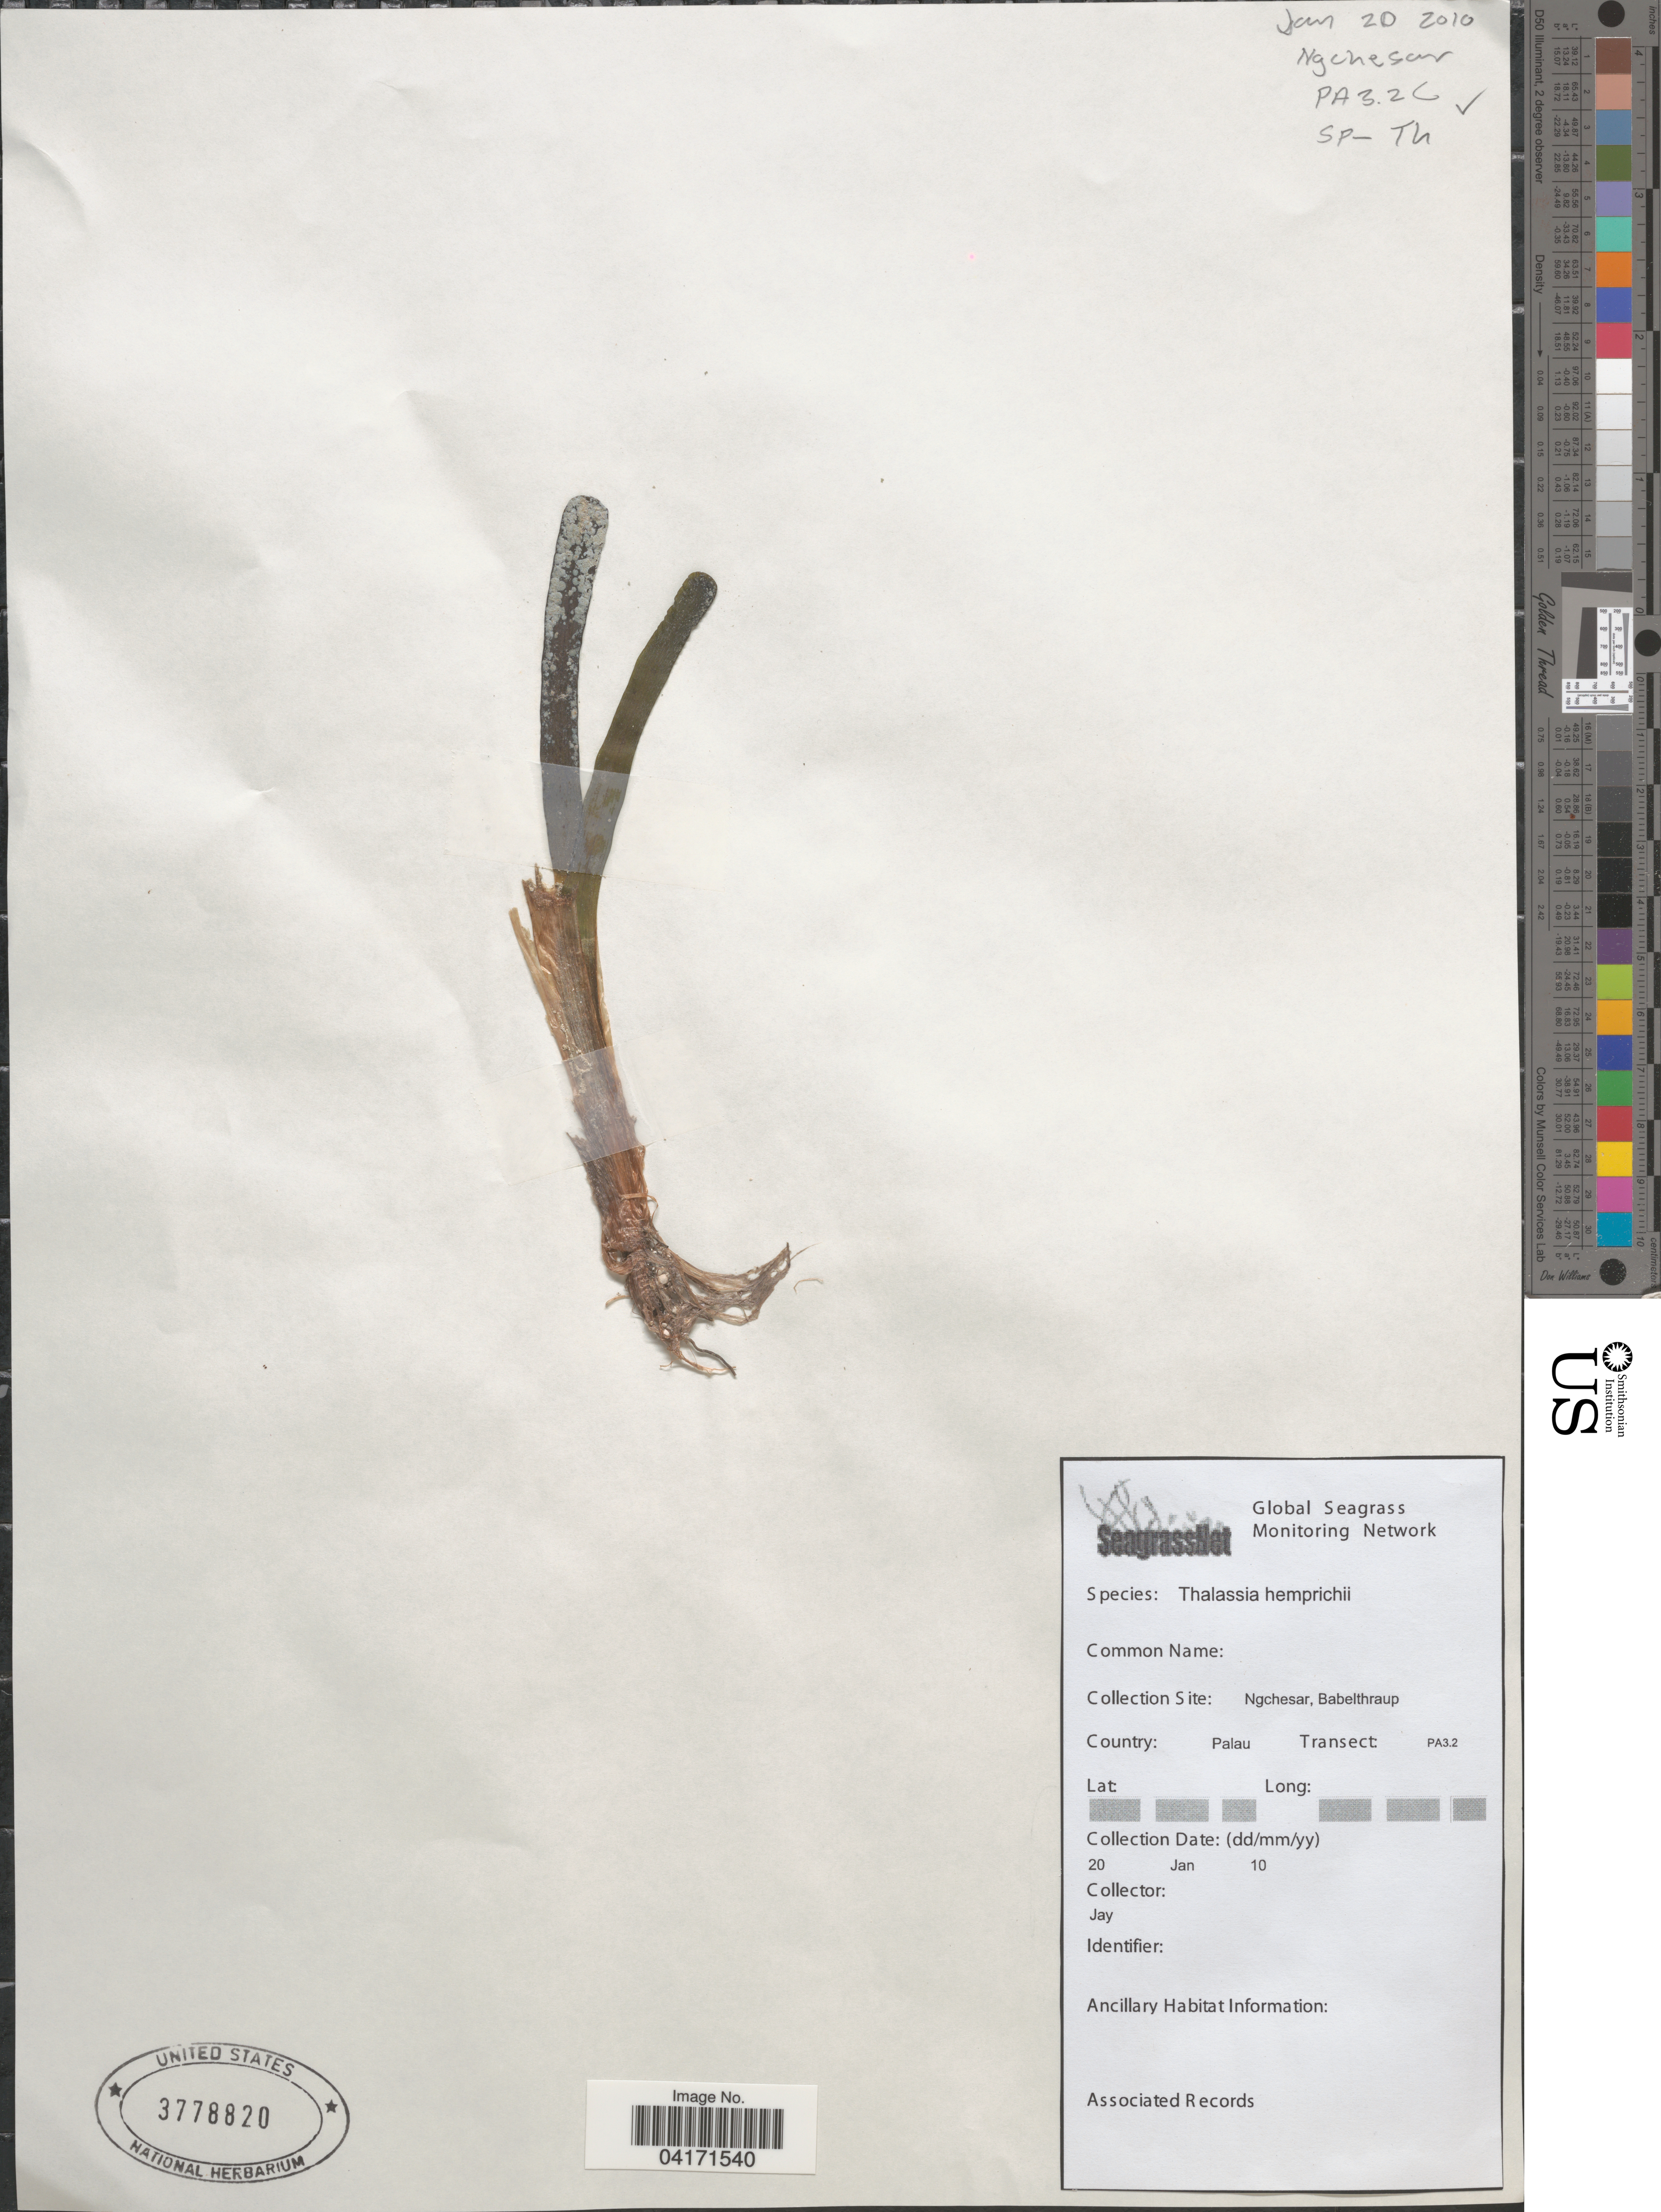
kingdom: Plantae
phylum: Tracheophyta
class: Liliopsida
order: Alismatales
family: Hydrocharitaceae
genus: Thalassia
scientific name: Thalassia hemprichii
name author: Asch.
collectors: Jay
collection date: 2010-01-20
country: Palau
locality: PA3.2 C. Ngchesar, Babelthraup. Palau. Transect: PA3.2.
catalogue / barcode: US 3778820